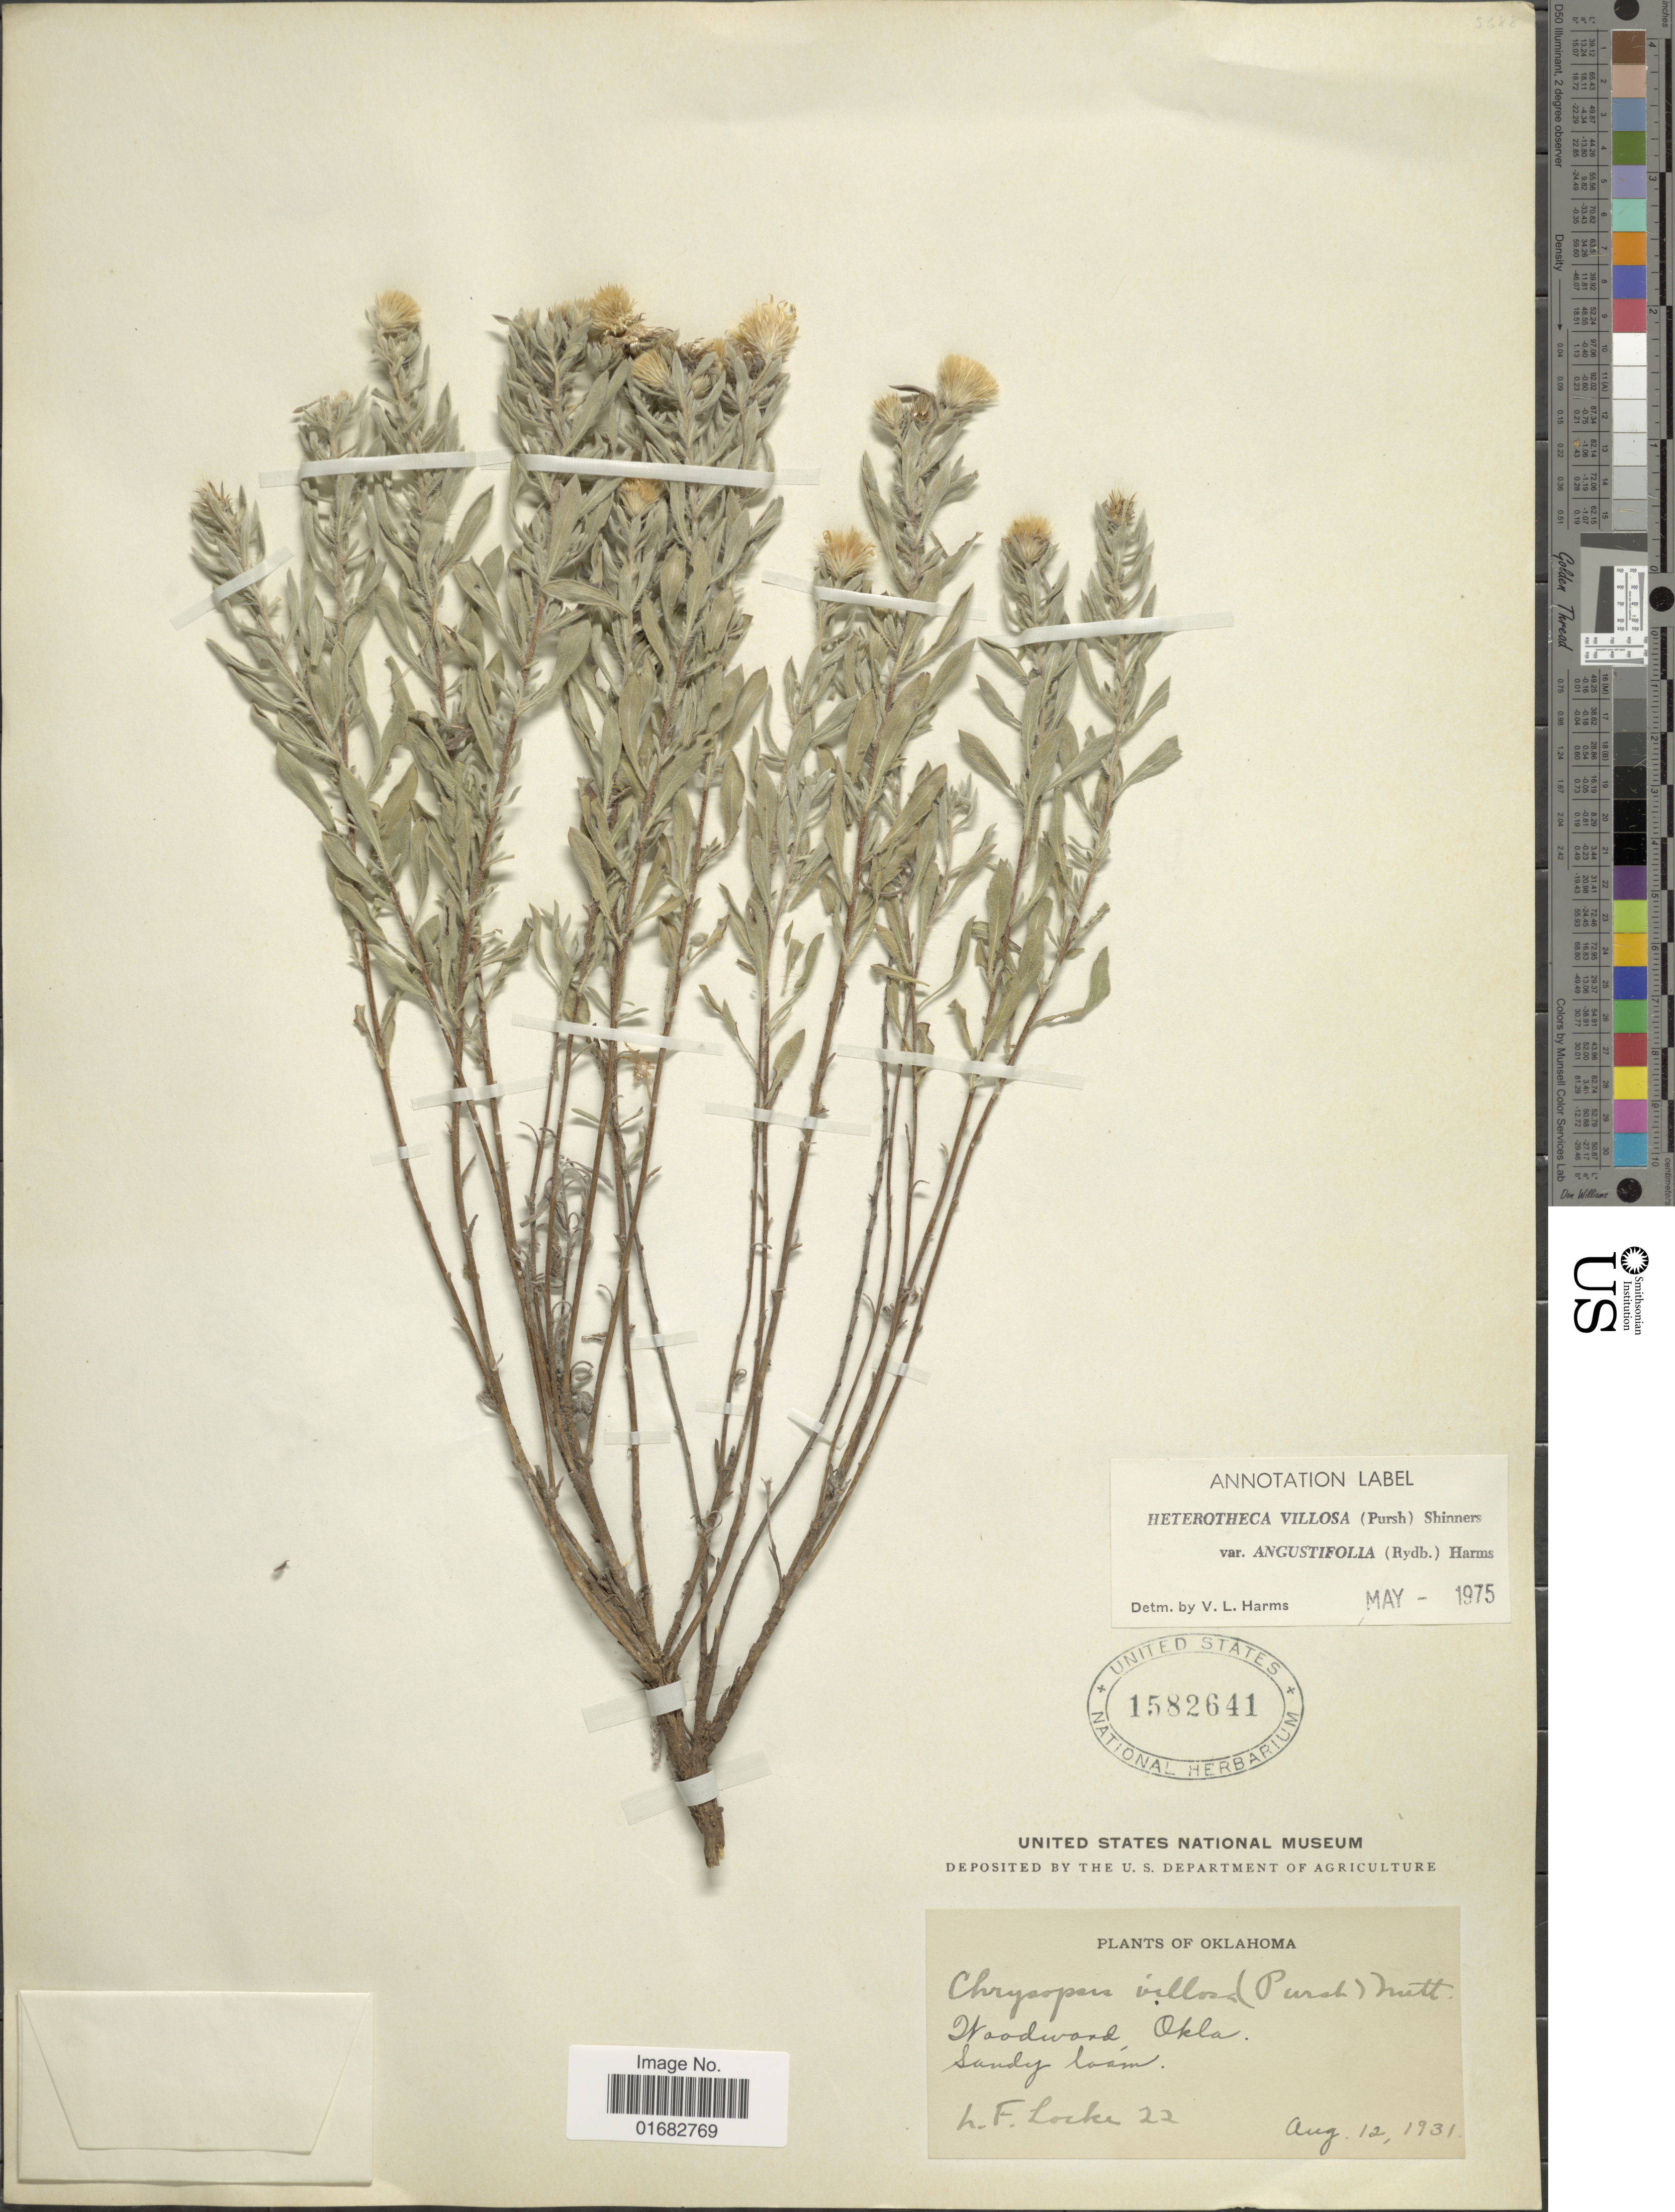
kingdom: Plantae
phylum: Tracheophyta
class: Magnoliopsida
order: Asterales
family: Asteraceae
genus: Heterotheca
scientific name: Heterotheca villosa var. angustifolia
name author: (Rydb.) V.L. Harms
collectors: L. Locke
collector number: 22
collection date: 1931-08-12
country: United States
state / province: Oklahoma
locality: Woodward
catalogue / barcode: US 1582641